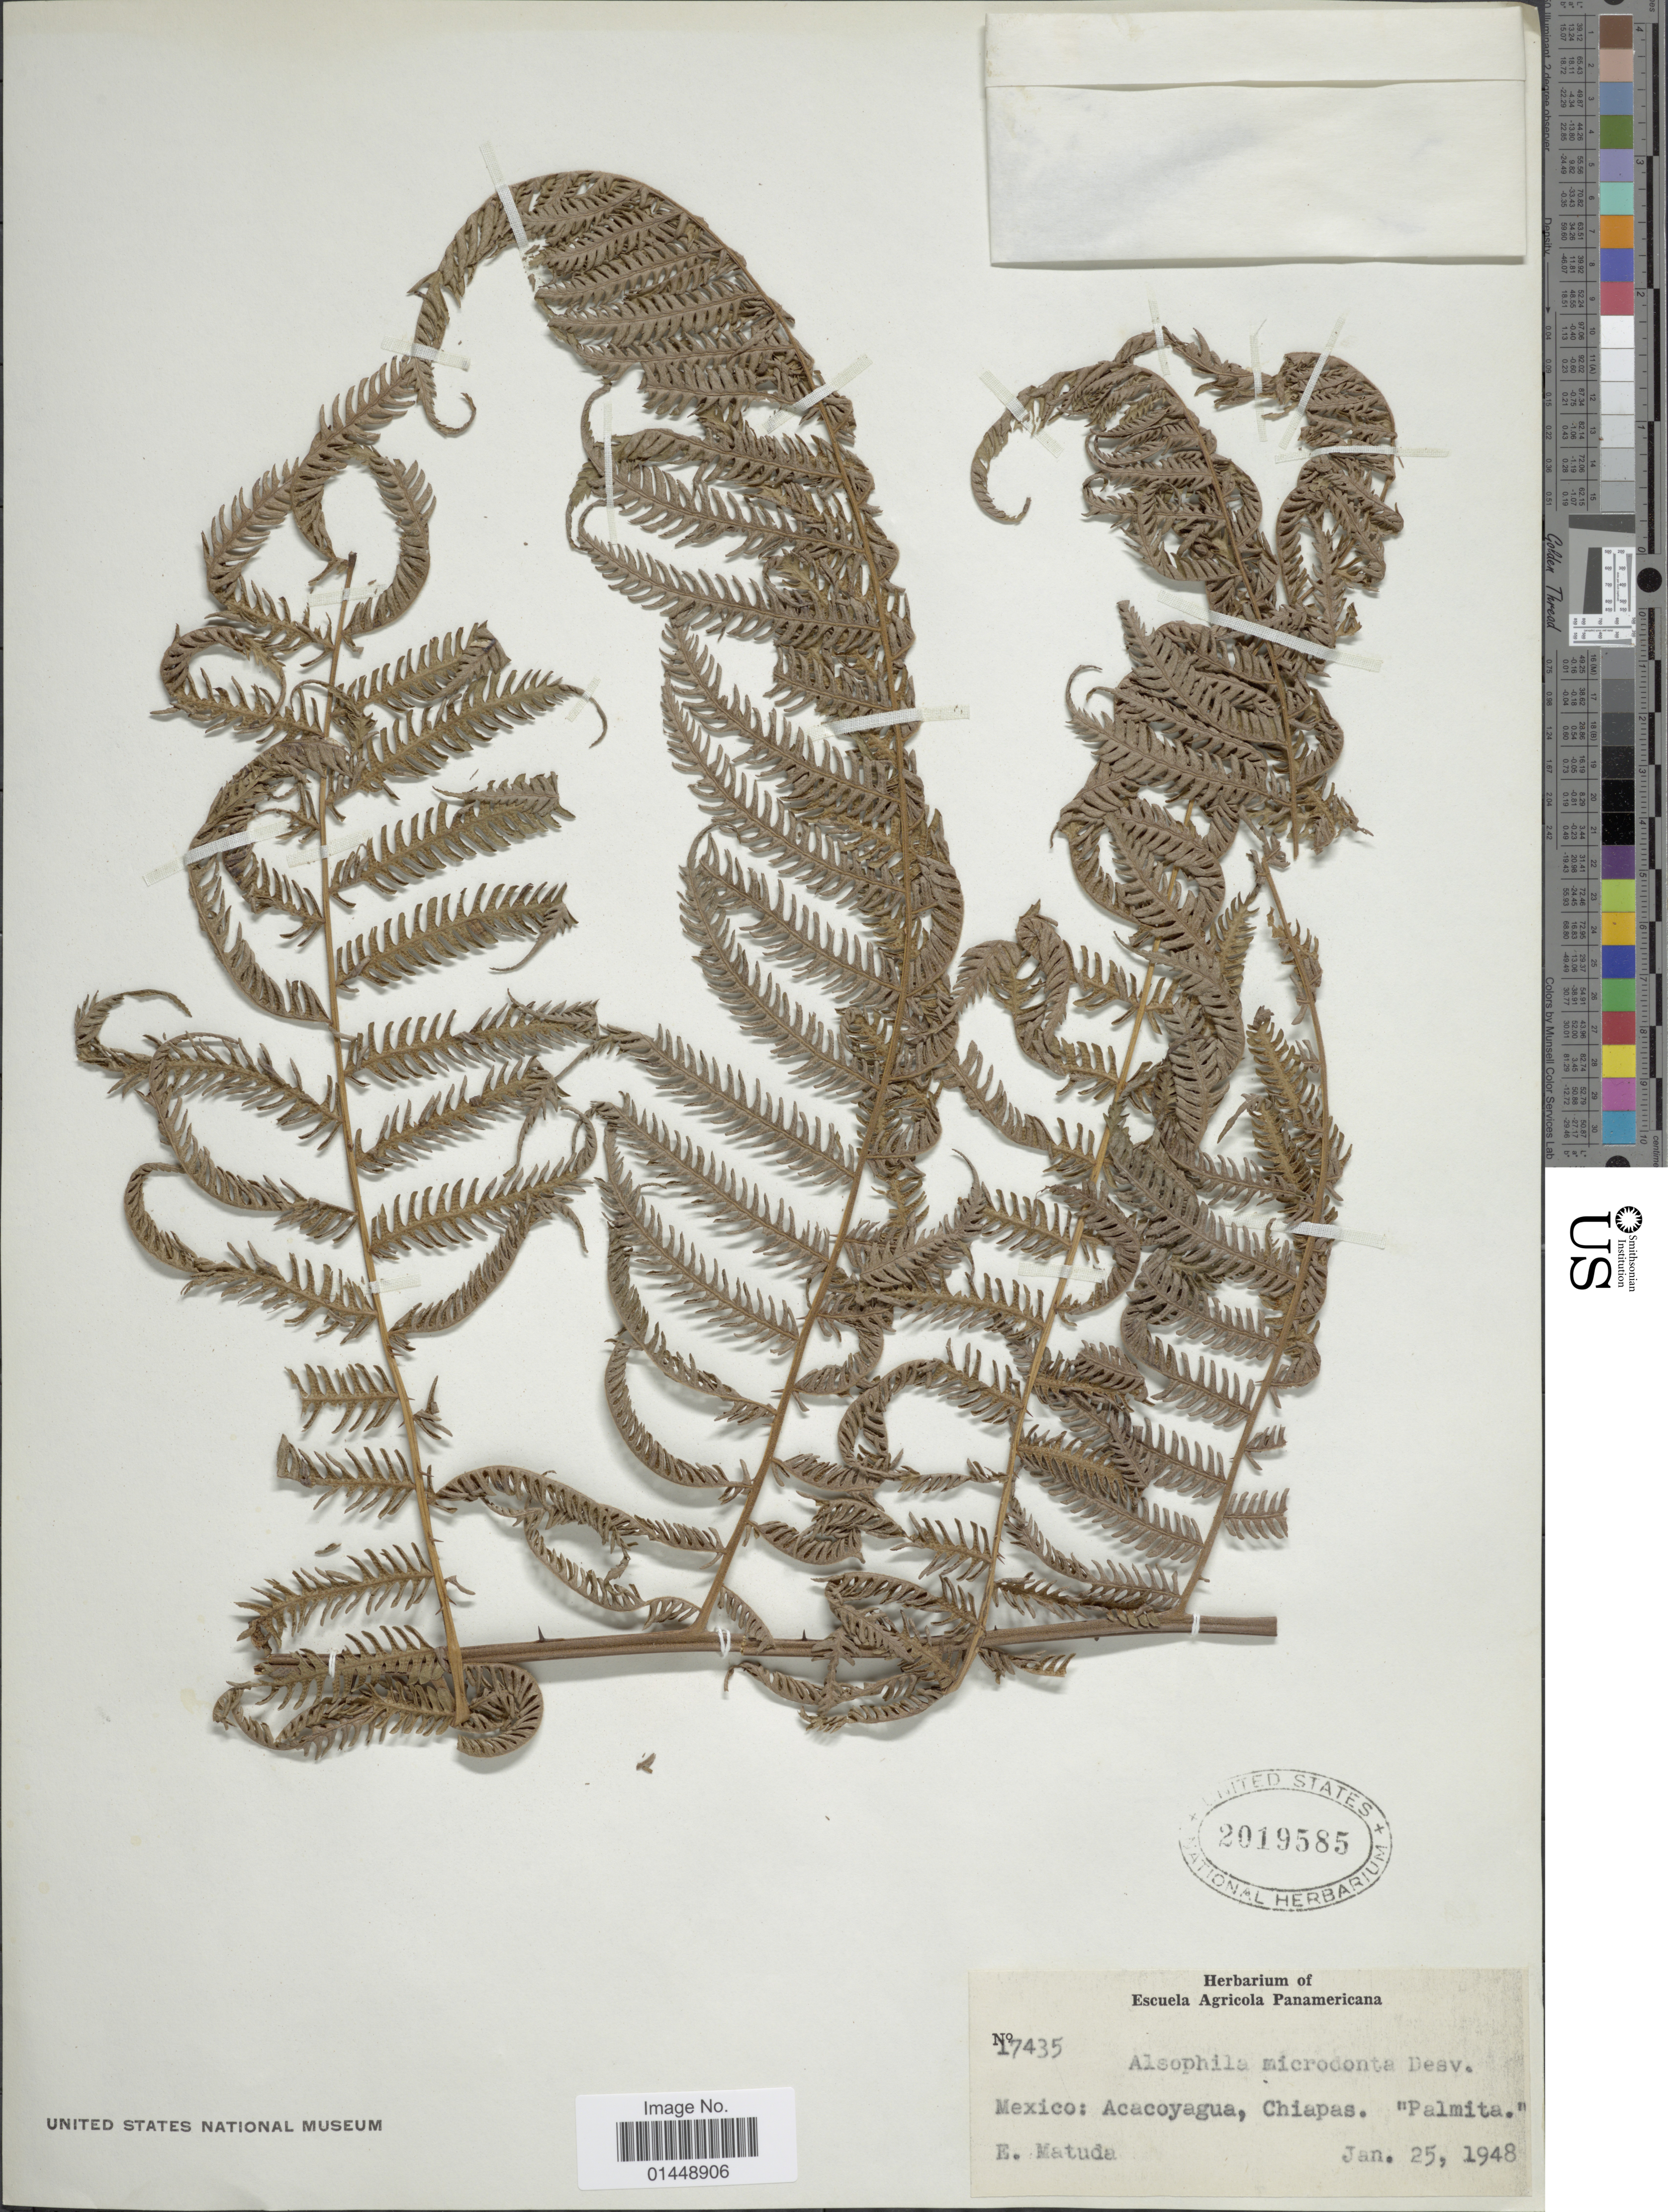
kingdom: Plantae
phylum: Tracheophyta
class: Polypodiopsida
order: Cyatheales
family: Cyatheaceae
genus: Cyathea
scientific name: Cyathea microdonta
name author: (Desv.) Domin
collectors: E. Matuda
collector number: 17435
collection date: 1948-01-25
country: Mexico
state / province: Chiapas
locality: Mexico: Acacoyagua, Chiapas. "Palmita"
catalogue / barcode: US 2019585